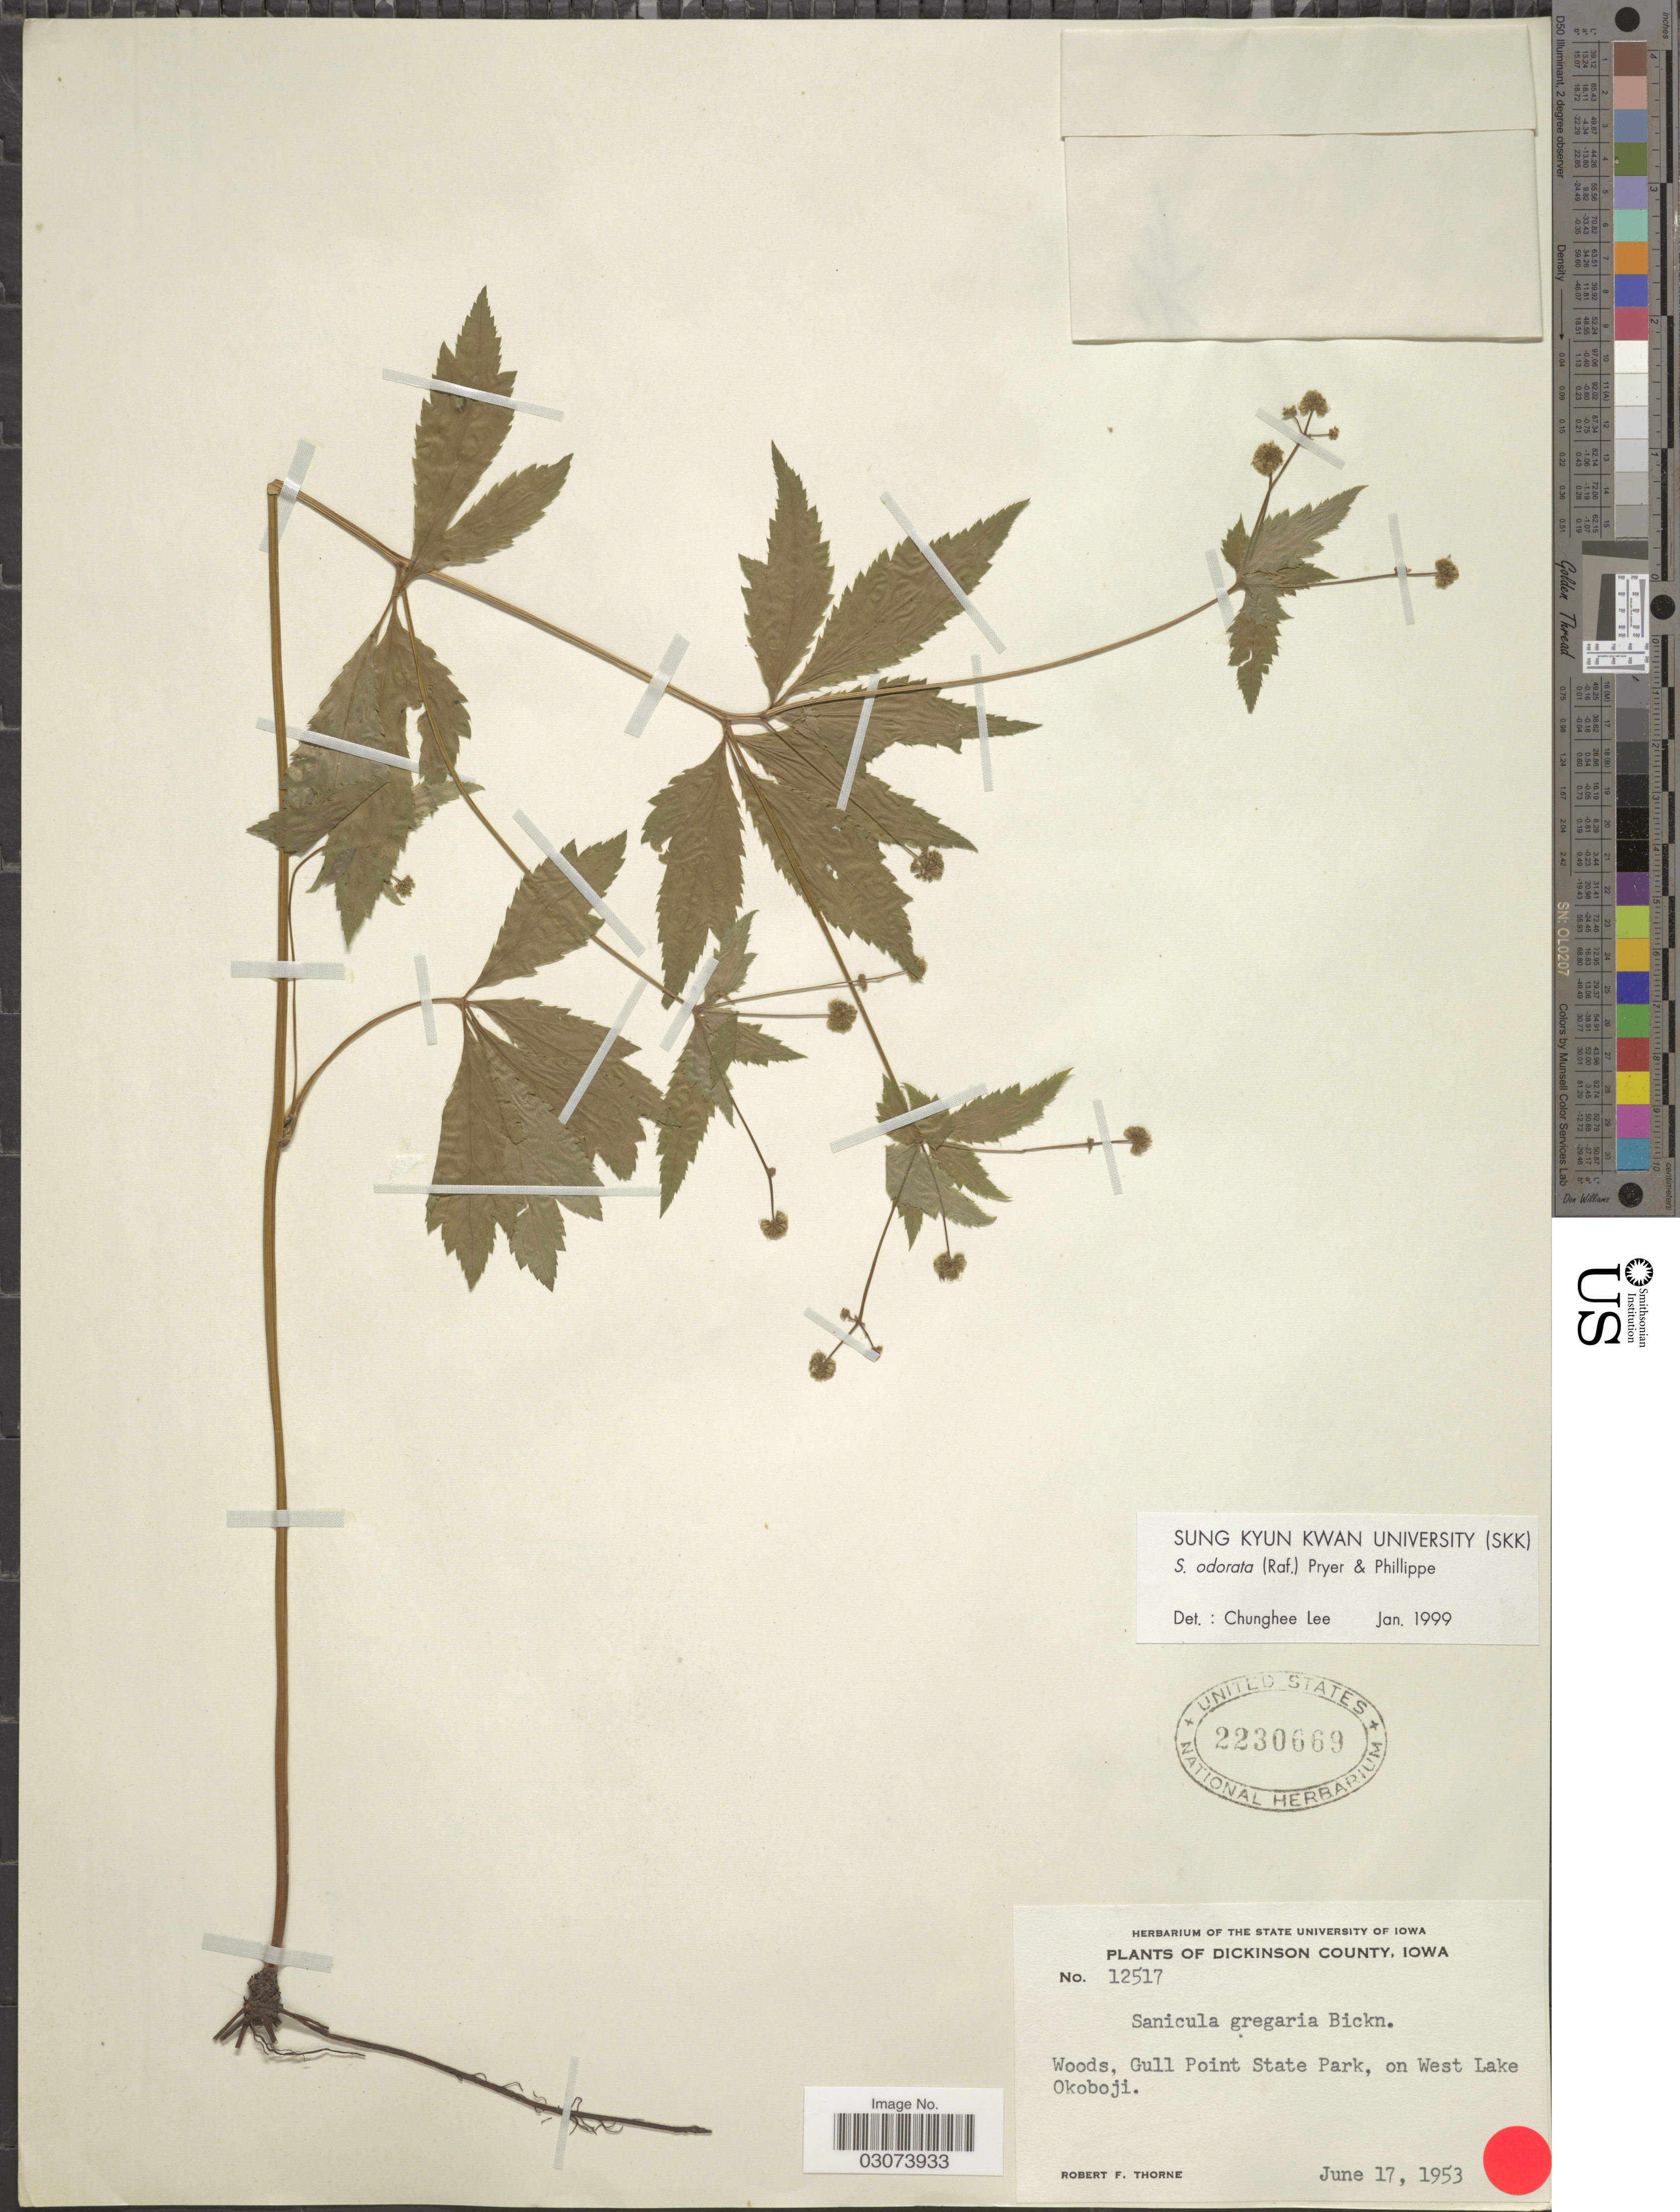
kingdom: Plantae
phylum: Tracheophyta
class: Magnoliopsida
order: Apiales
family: Apiaceae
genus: Sanicula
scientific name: Sanicula odorata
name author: (Raf.) Pryer & Phillippe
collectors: R. F. Thorne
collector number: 12517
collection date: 1953-06-17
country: United States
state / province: Iowa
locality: Dickinson County. Woods, Gull Point State Park, On West Lake Okoboji.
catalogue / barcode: US 2230669